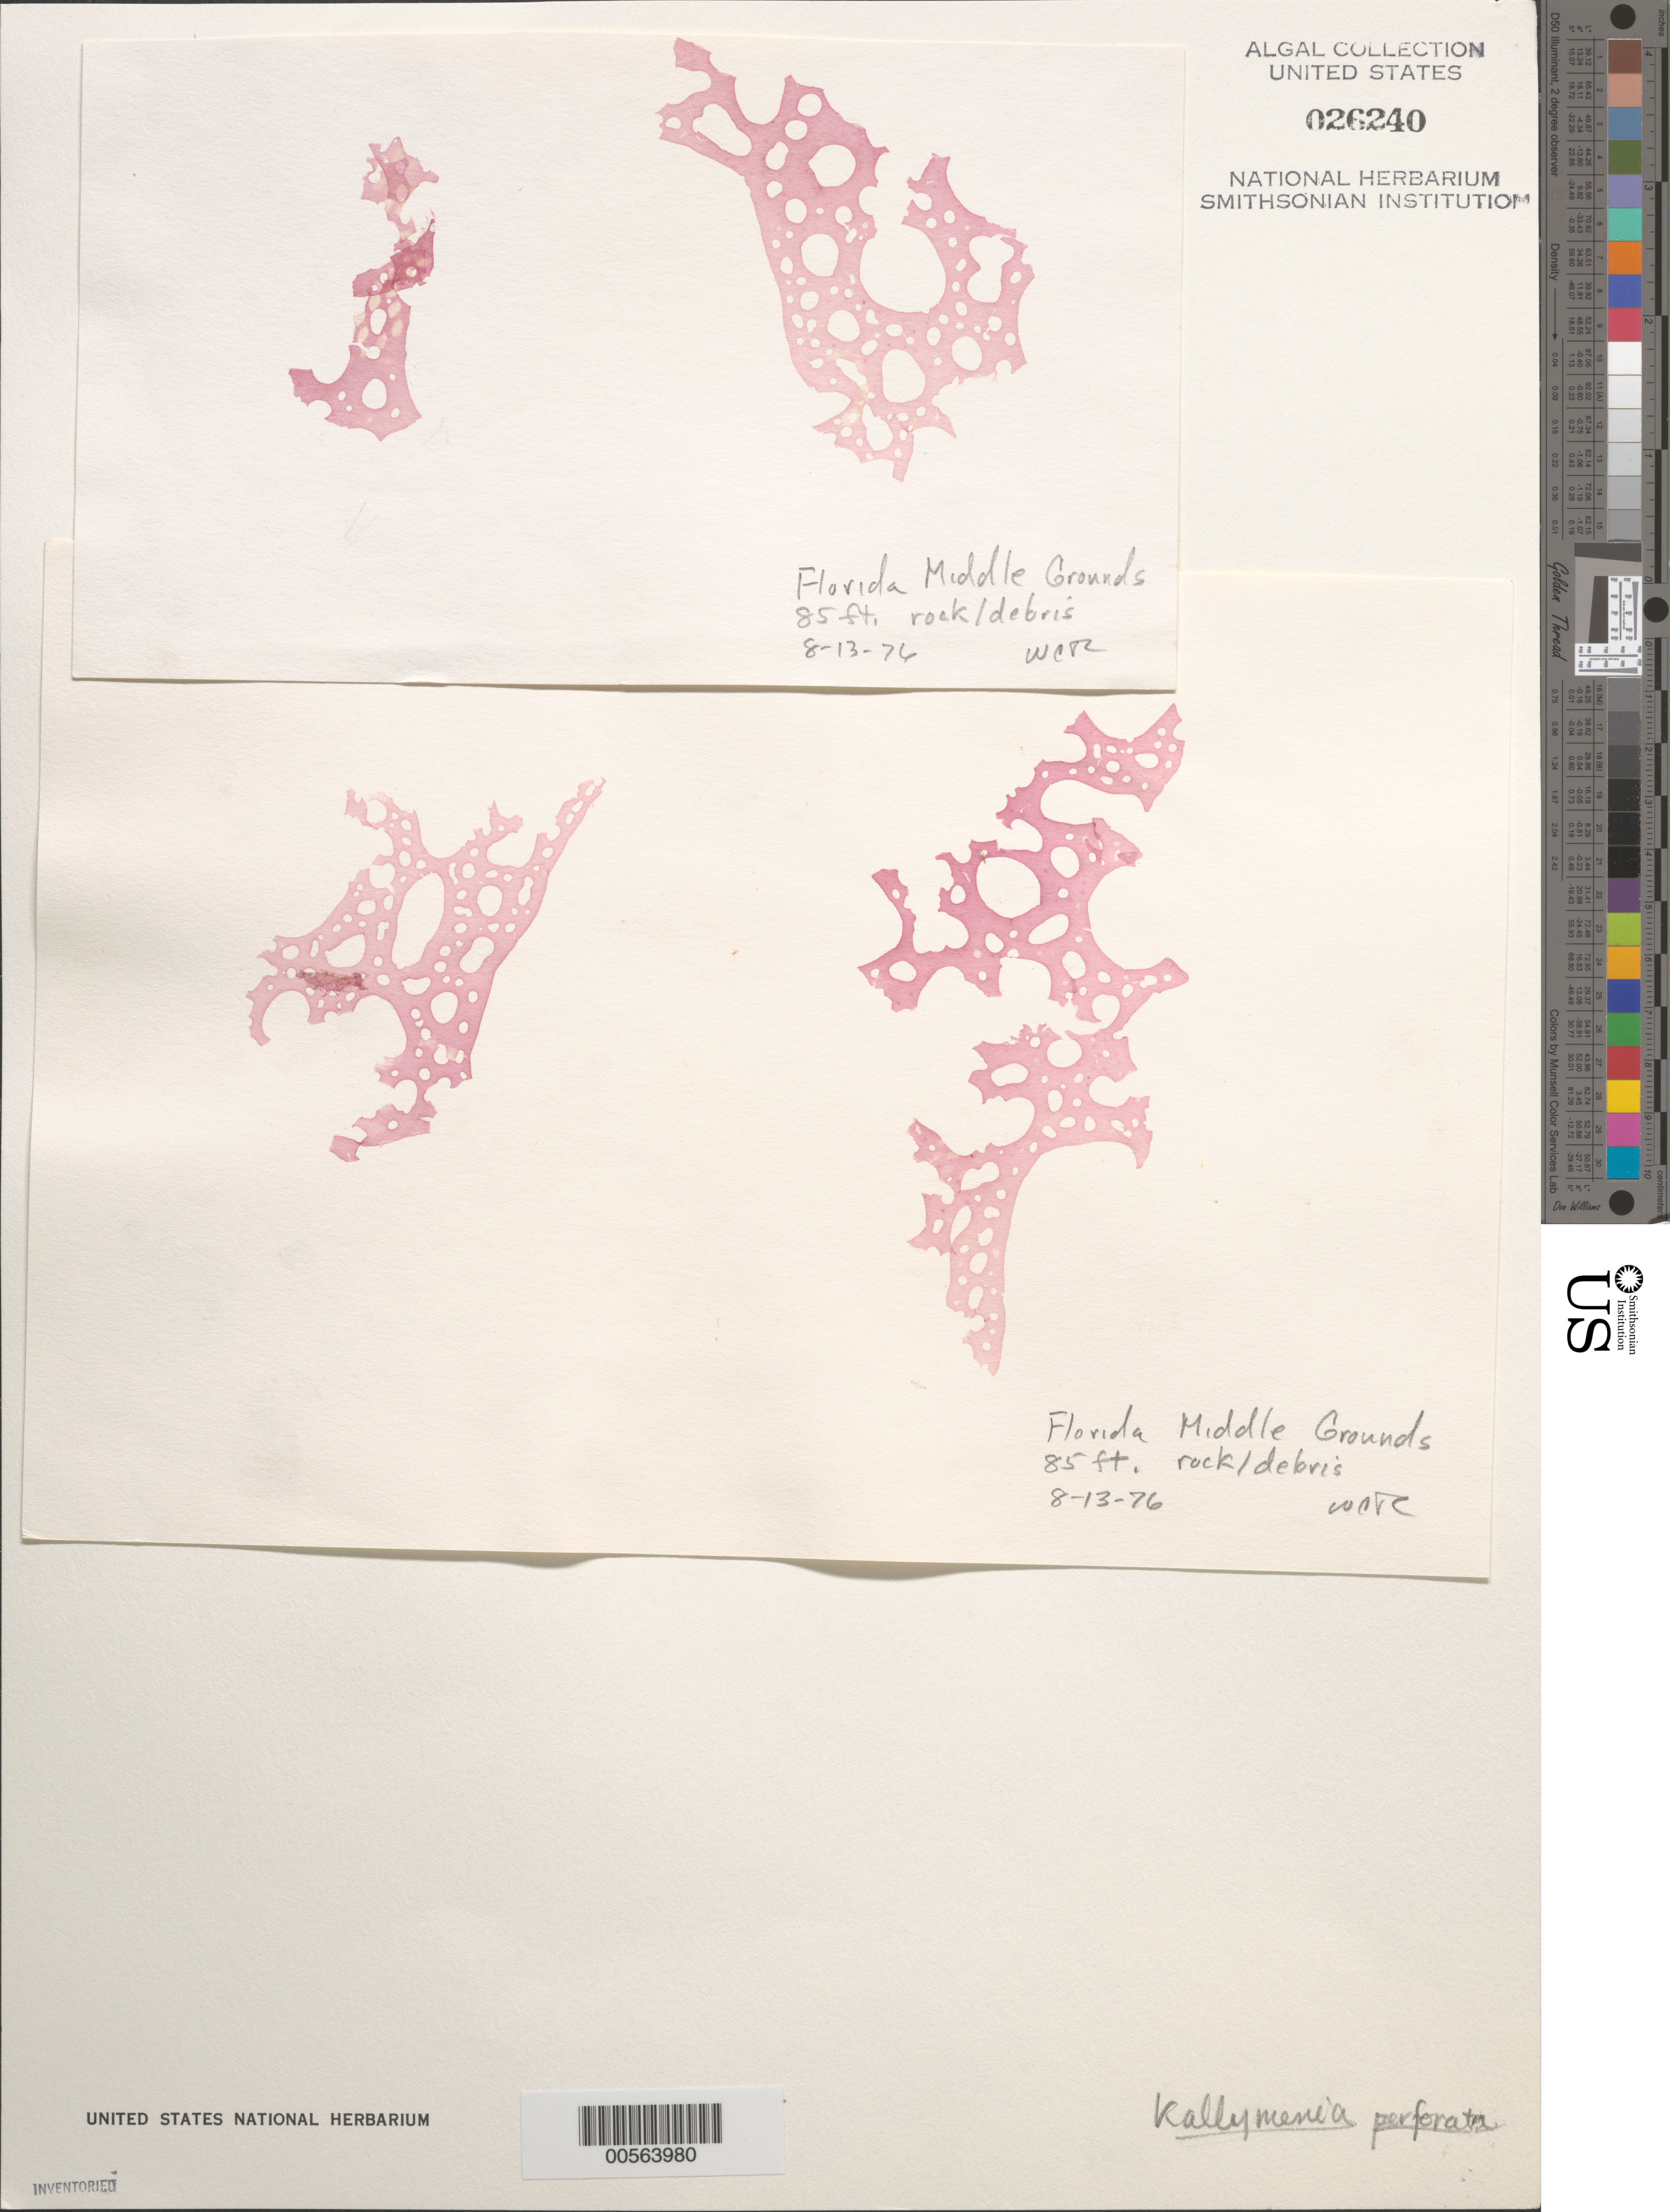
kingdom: Plantae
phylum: Rhodophyta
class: Florideophyceae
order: Gigartinales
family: Kallymeniaceae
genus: Kallymenia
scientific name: Kallymenia perforata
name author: J. Agardh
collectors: W. C. Roth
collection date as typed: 13 Aug 1976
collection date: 1976-08-13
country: United States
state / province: Florida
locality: Florida Middle Grounds, Gulf of Mexico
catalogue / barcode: US 26240